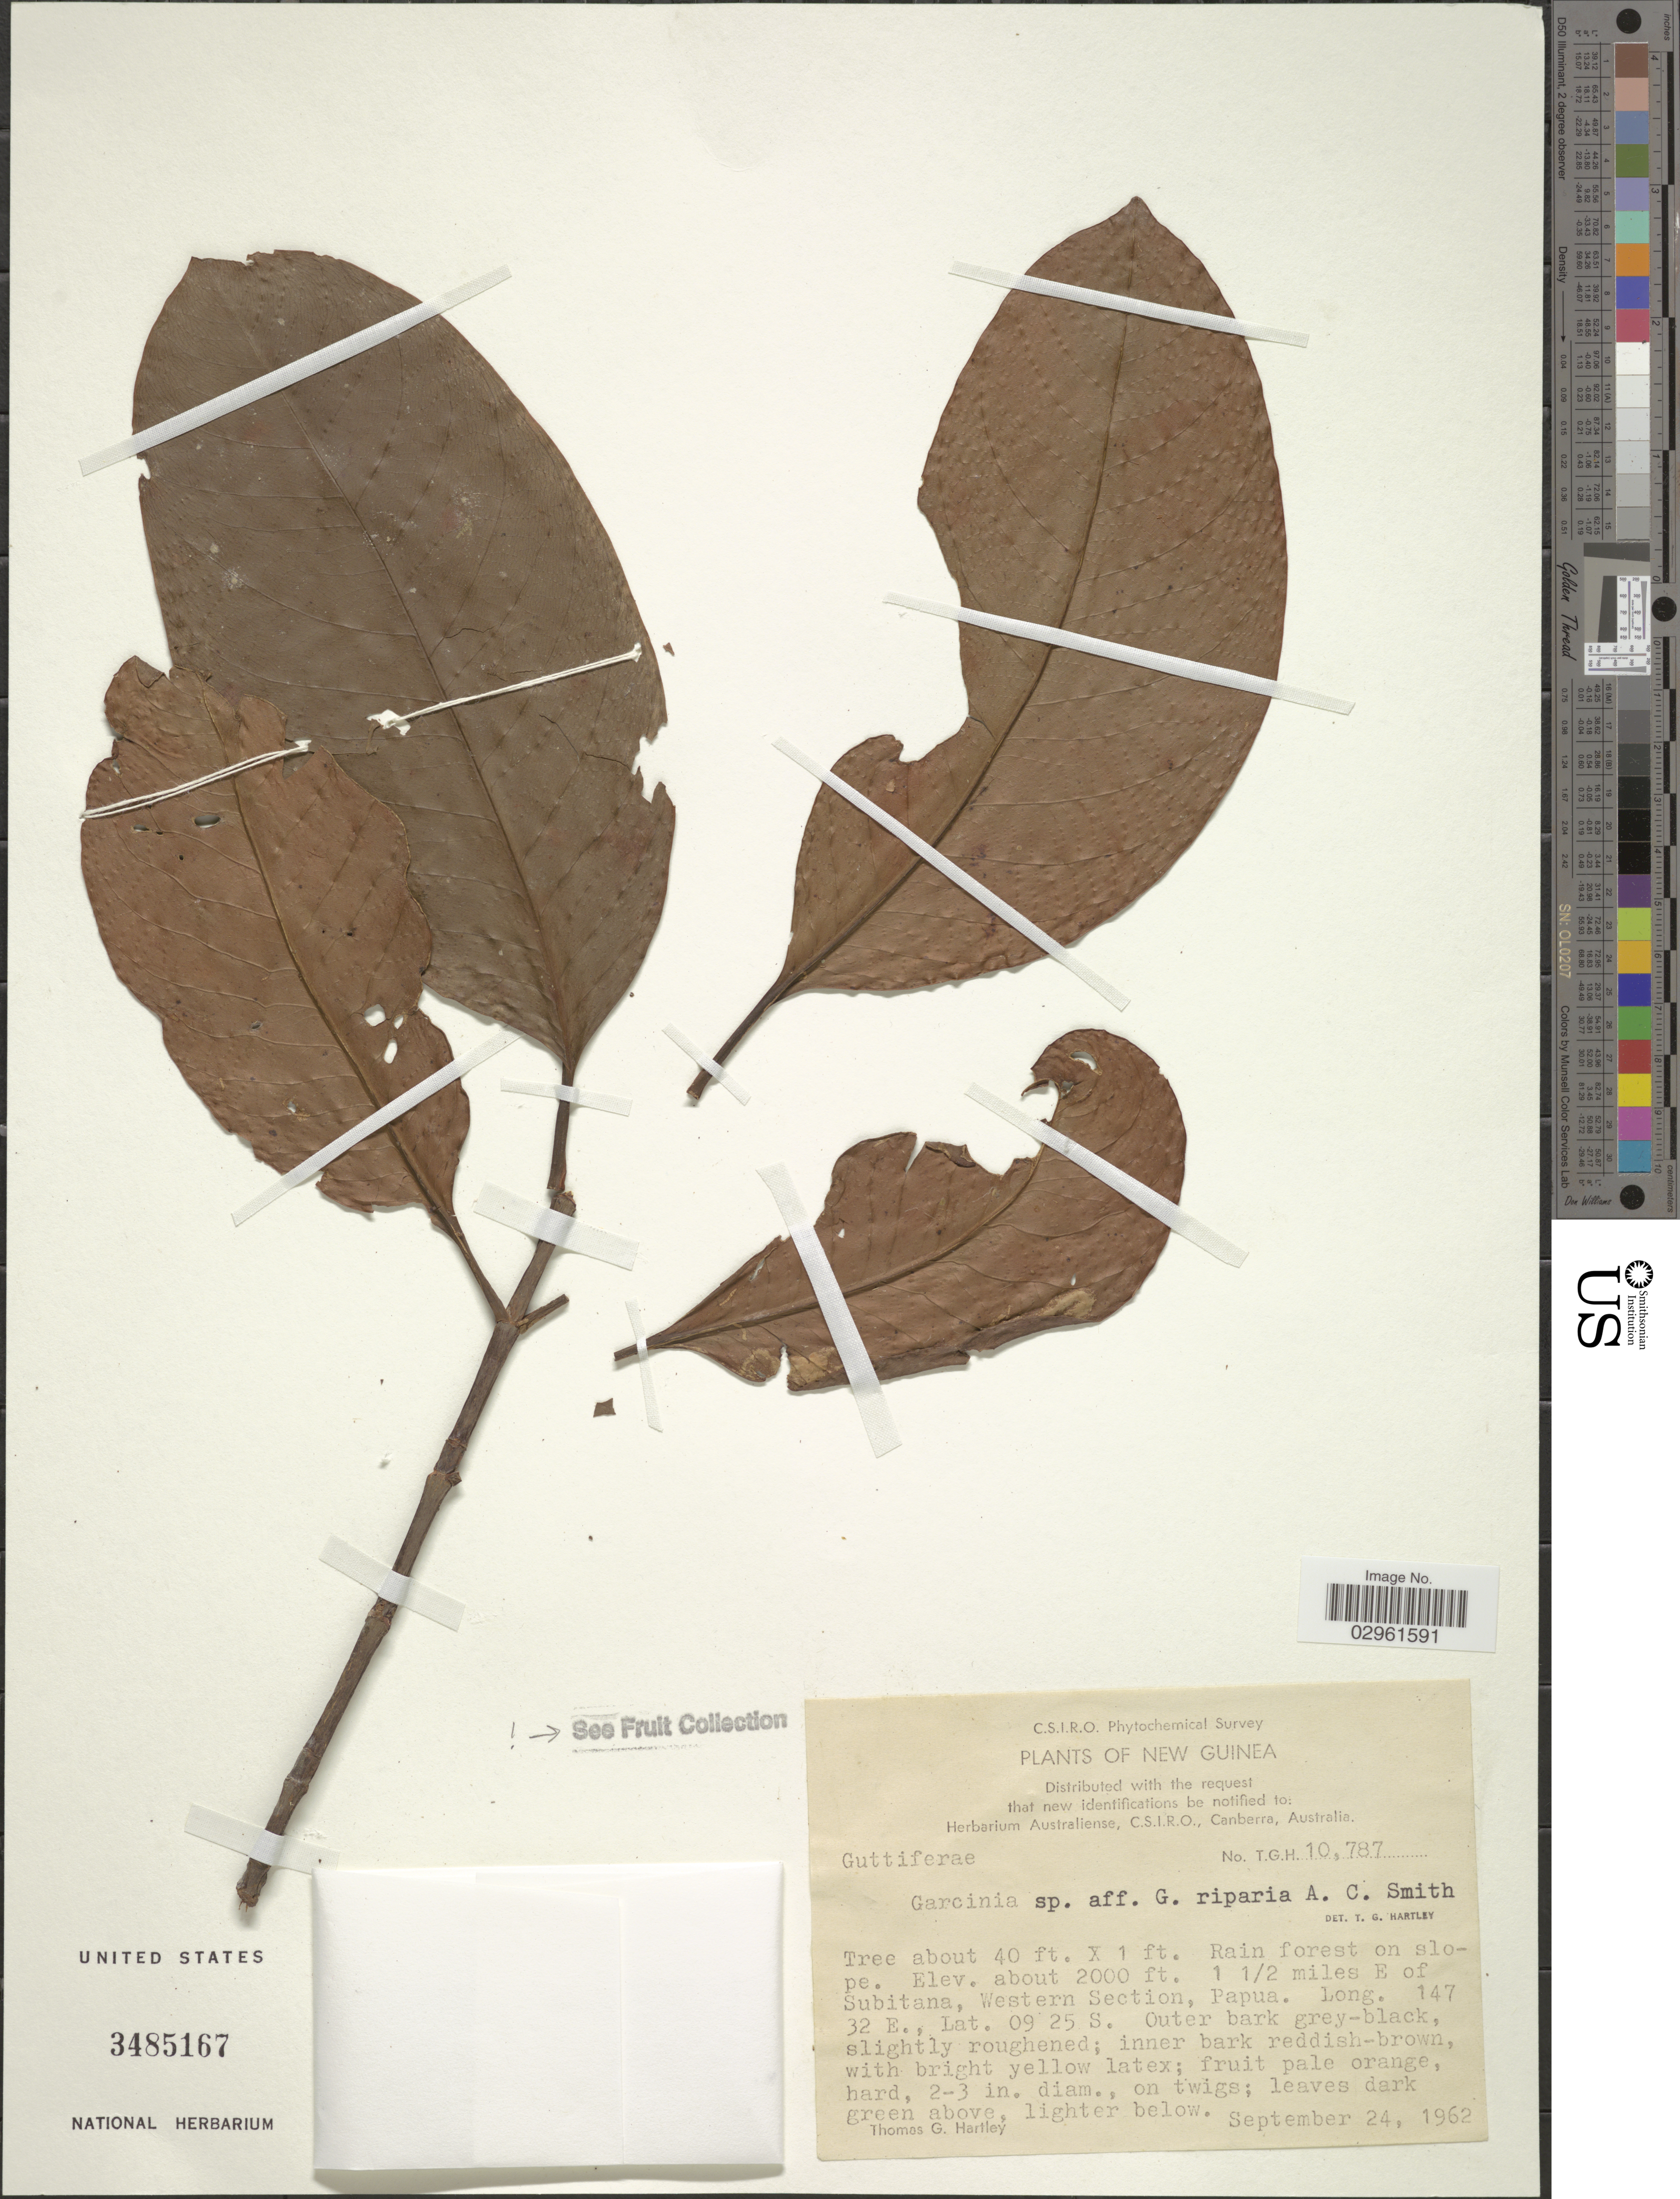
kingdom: Plantae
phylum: Tracheophyta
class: Magnoliopsida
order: Malpighiales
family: Clusiaceae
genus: Garcinia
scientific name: Garcinia riparia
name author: A.C. Sm.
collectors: T. G. Hartley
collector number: TGH10787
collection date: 1962-09-24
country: Papua New Guinea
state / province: Manus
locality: New Guinea. 1 ½ miles E of Subitana, Western Section.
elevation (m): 610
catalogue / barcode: US 3485167